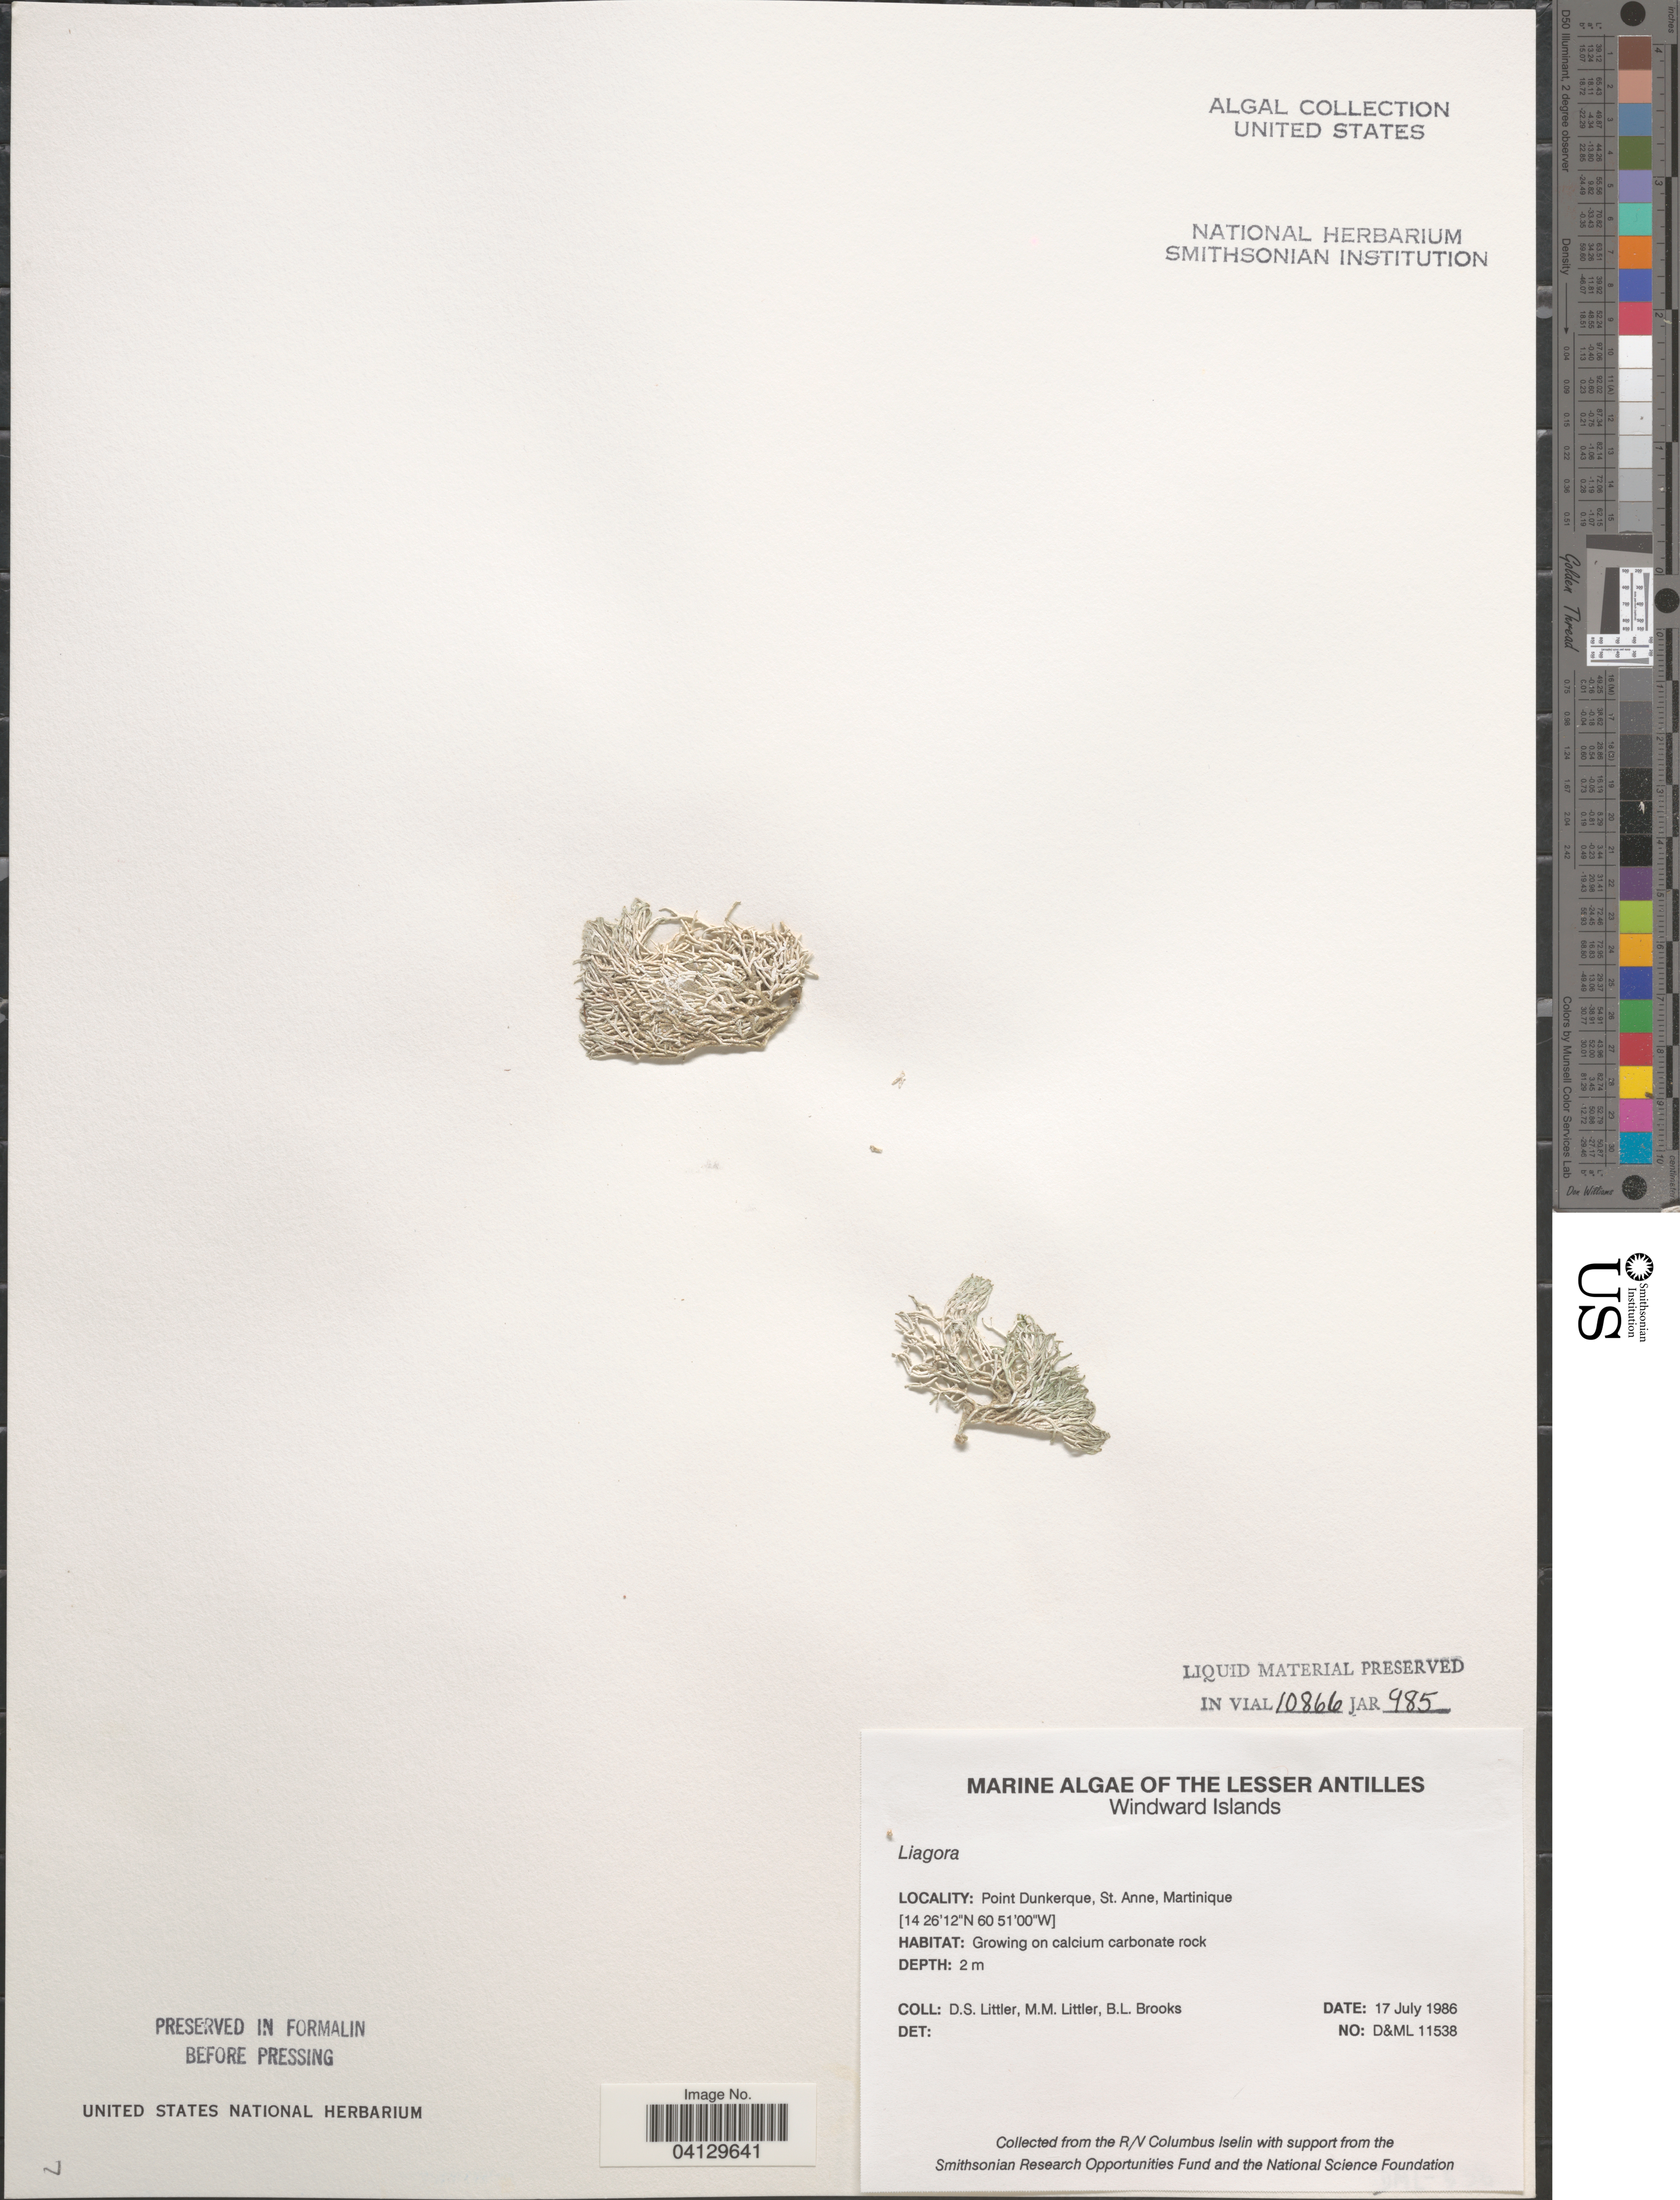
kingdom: Plantae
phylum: Rhodophyta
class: Florideophyceae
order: Nemaliales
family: Liagoraceae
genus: Liagora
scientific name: Liagora sp.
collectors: D. S. Littler & B. Brooks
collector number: D&ML11538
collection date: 1986-07-17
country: Martinique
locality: The Lesser Antilles. Windward Islands. Point Dunkerque, St. Anne.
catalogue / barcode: US 328639